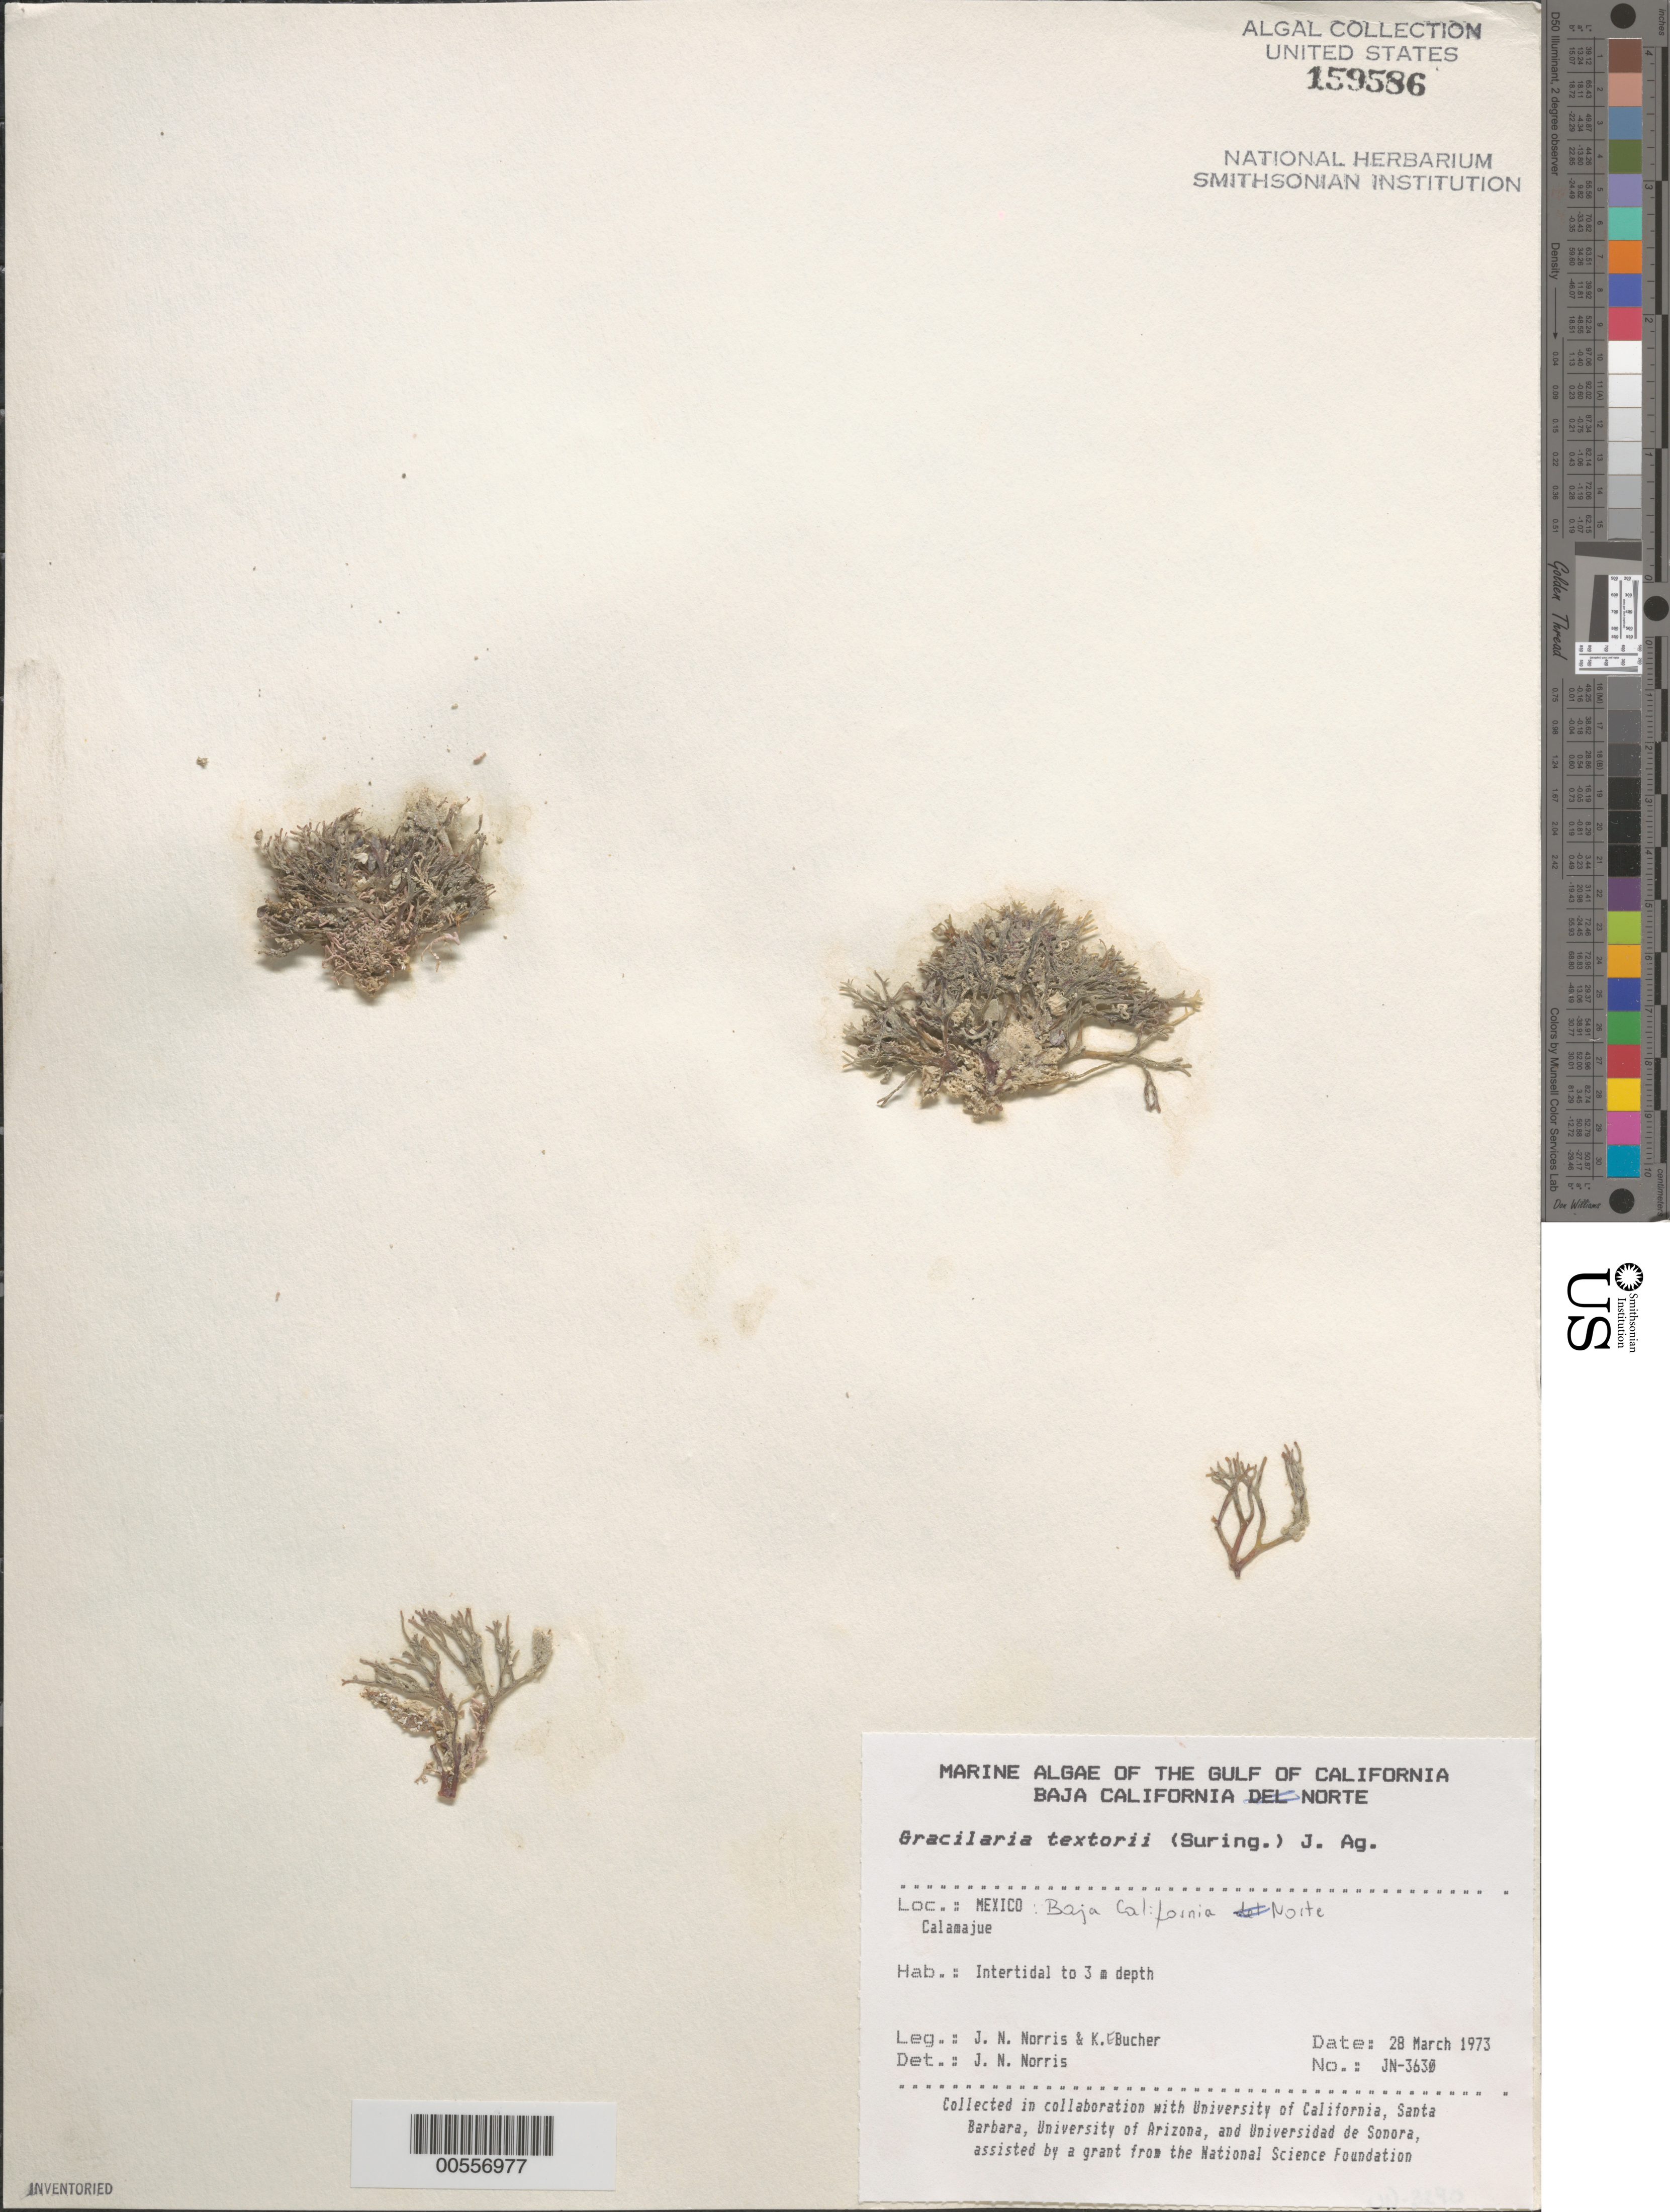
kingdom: Plantae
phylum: Rhodophyta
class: Florideophyceae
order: Gracilariales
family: Gracilariaceae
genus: Gracilaria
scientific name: Gracilaria pachydermatica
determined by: Norris, James N.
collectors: J. N. Norris & K. E. Bucher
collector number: JN-3630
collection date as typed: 28 Mar 1973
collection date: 1973-03-28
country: Mexico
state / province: Baja California Norte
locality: Calamajue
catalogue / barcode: US 159586